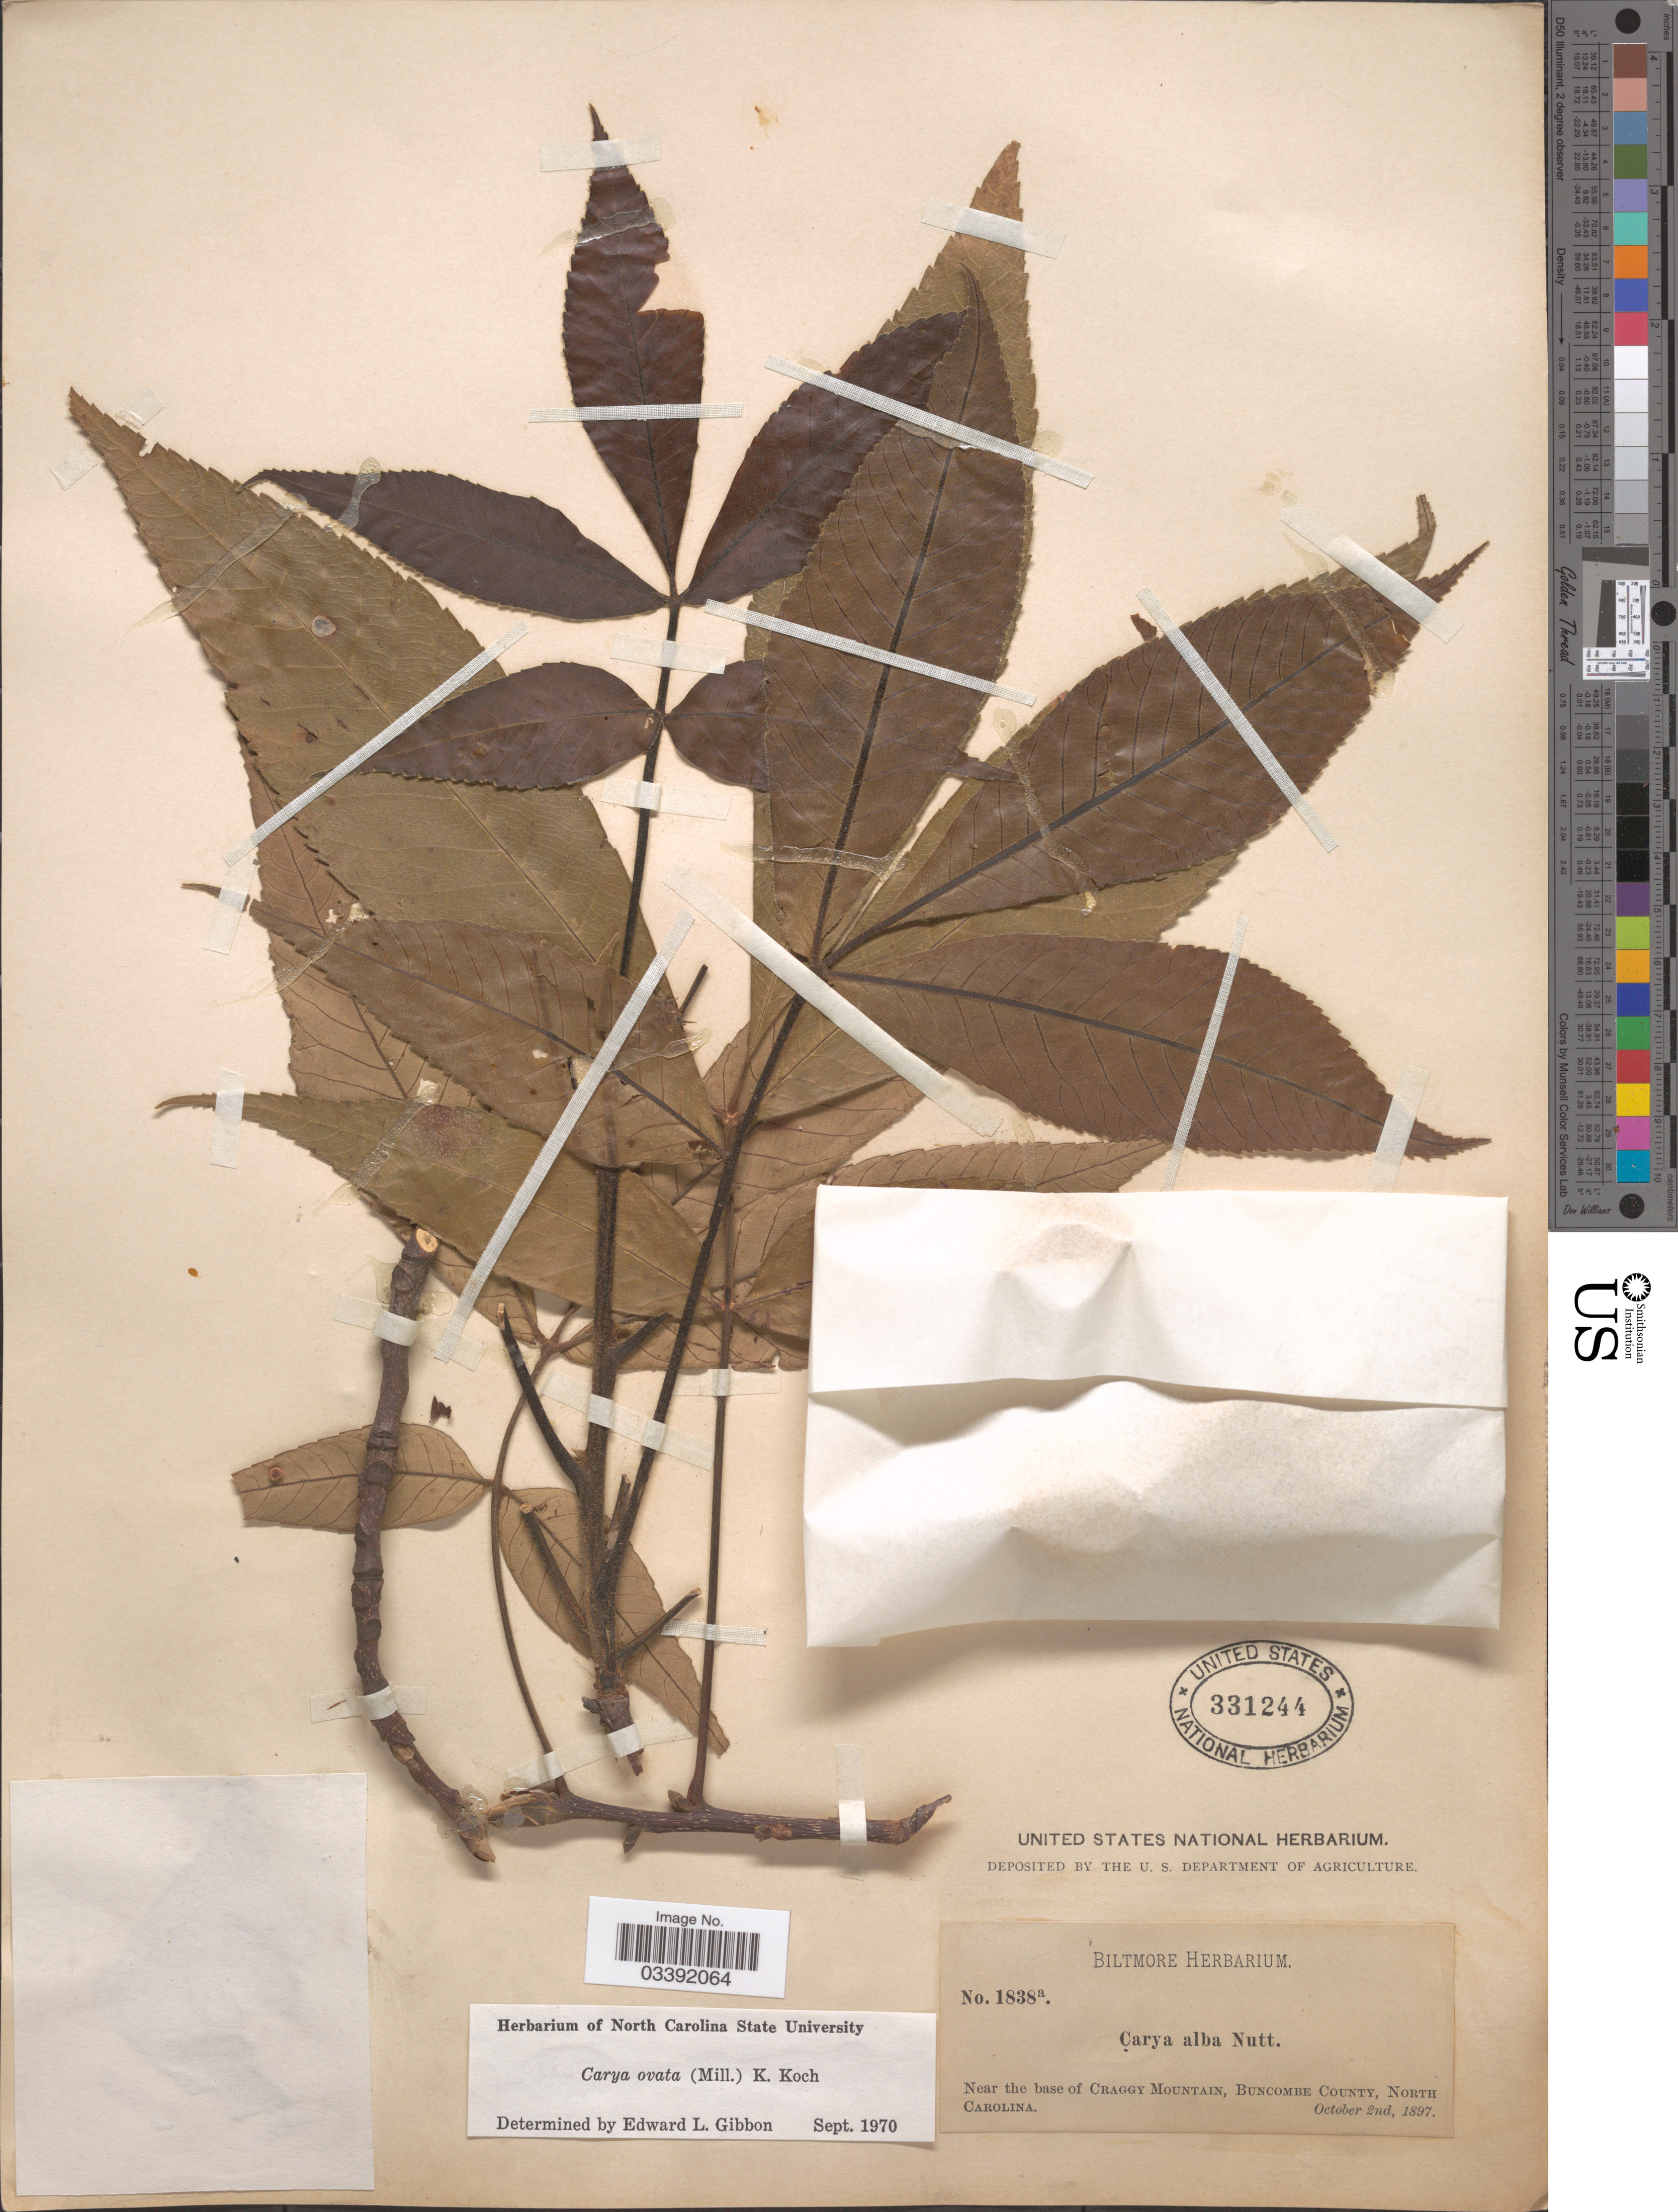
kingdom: Plantae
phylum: Tracheophyta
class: Magnoliopsida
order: Fagales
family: Juglandaceae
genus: Carya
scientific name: Carya ovata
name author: (Mill.) K. Koch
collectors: ex herb. Biltmore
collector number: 1838 a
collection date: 1897-10-02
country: United States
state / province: North Carolina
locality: Near the base of Craggy Mountain, Buncombe County.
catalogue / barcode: US 331244